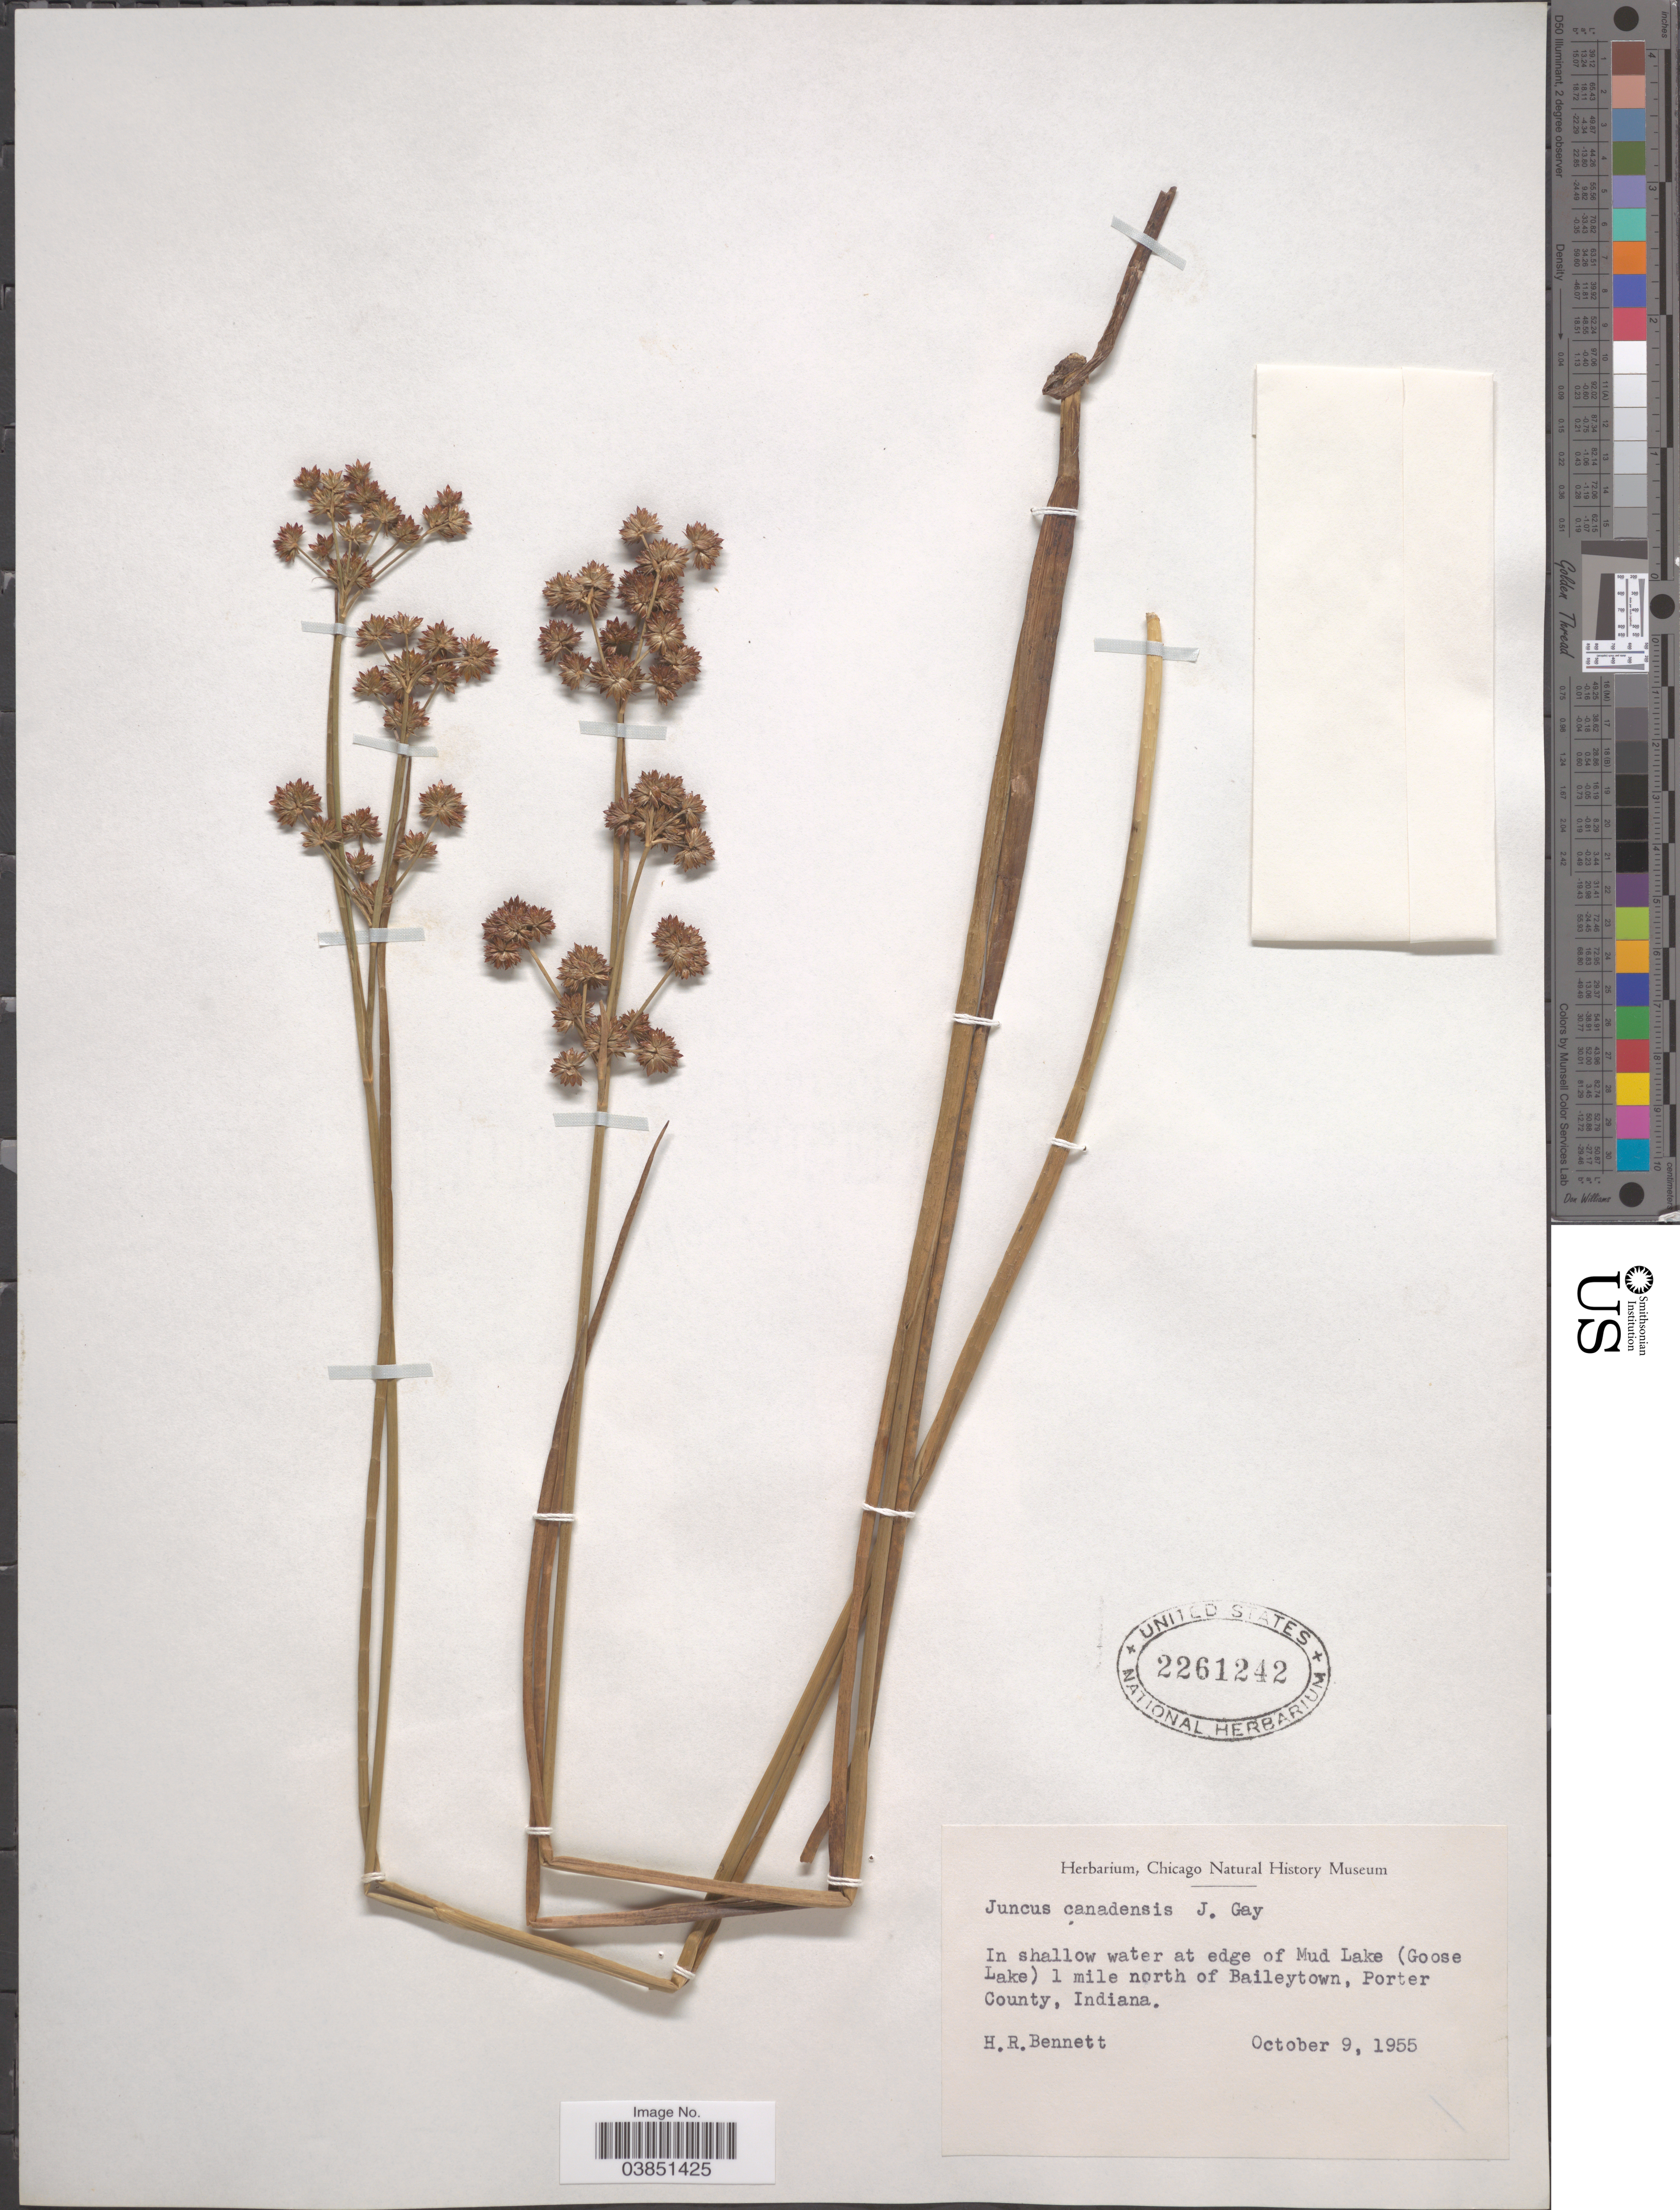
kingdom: Plantae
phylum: Tracheophyta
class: Liliopsida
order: Poales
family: Juncaceae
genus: Juncus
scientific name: Juncus canadensis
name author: J. Gay ex Laharpe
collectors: H. R. Bennett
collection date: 1955-10-09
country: United States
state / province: Indiana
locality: At edge of Mud Lake (Goose Lake) 1 mile north of Baileytown, Porter County.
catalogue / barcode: US 2261242